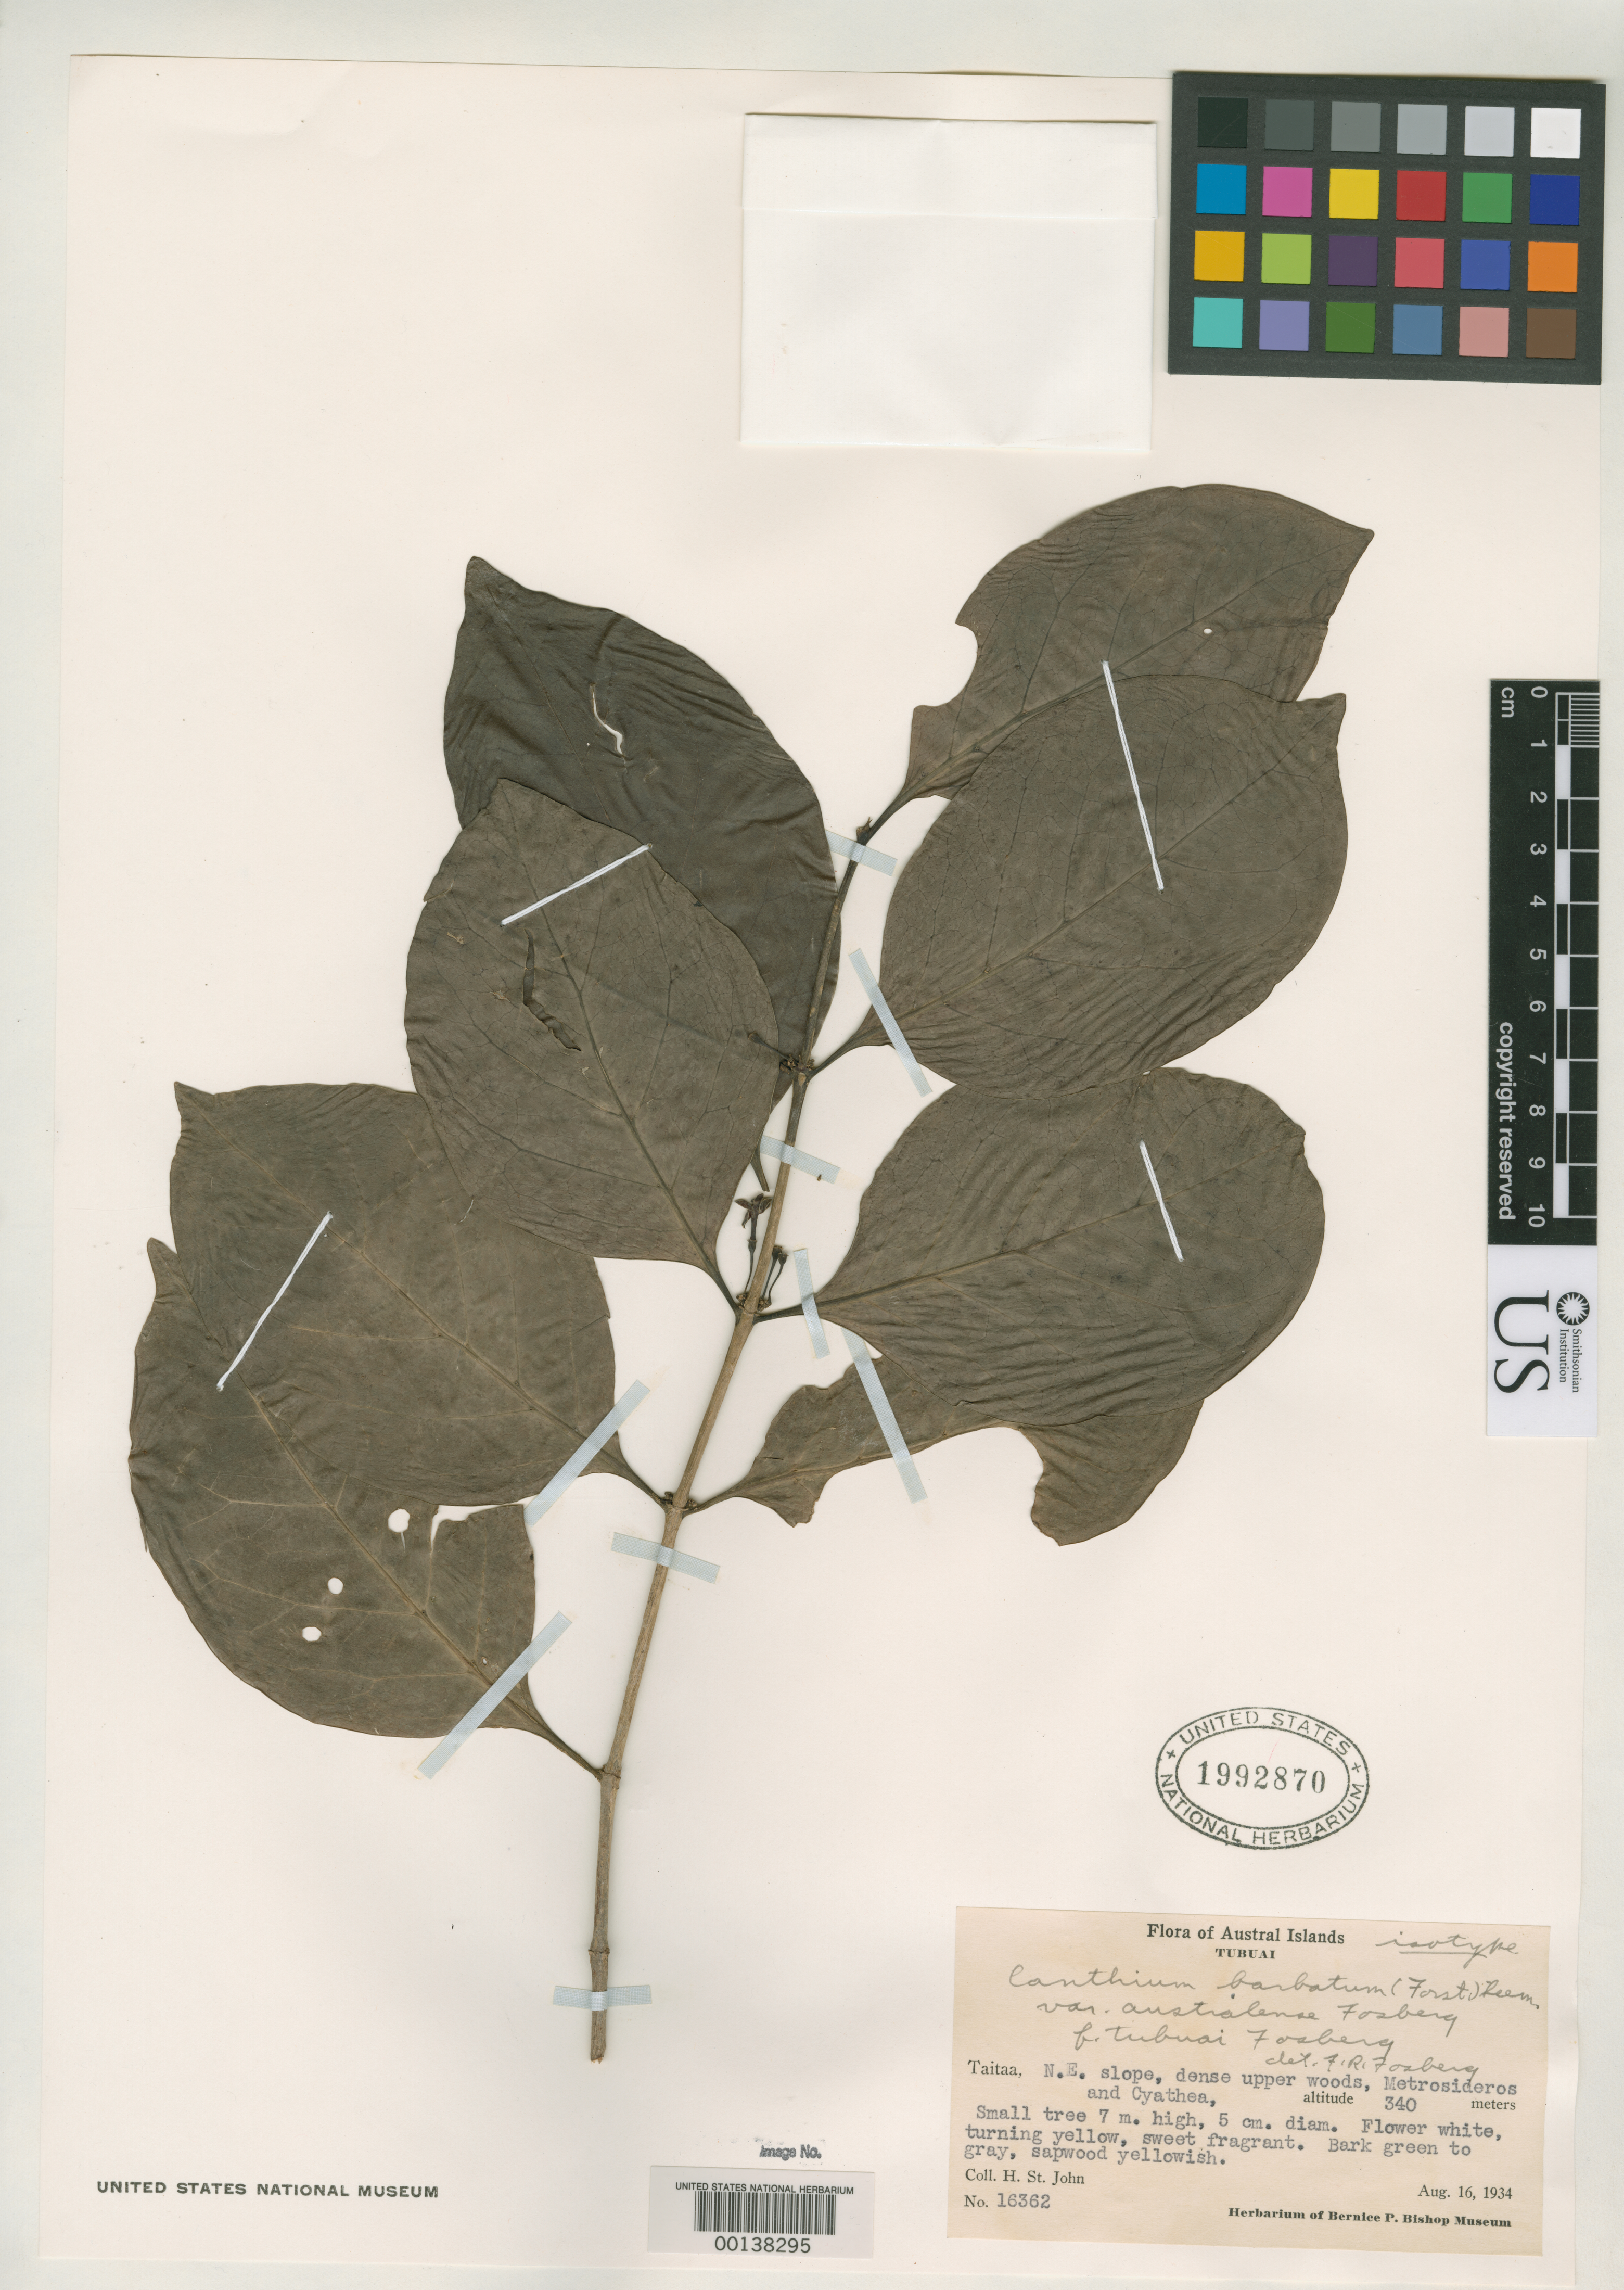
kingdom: Plantae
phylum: Tracheophyta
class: Magnoliopsida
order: Gentianales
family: Rubiaceae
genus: Canthium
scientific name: Canthium barbatum f. tubuai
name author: Fosberg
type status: Isotype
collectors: H. St. John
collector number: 16362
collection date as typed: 16 Aug 1934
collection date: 1934-08-16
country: French Polynesia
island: Tubuai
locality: NE slope of Taitaa.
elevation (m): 340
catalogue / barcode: US 1992870